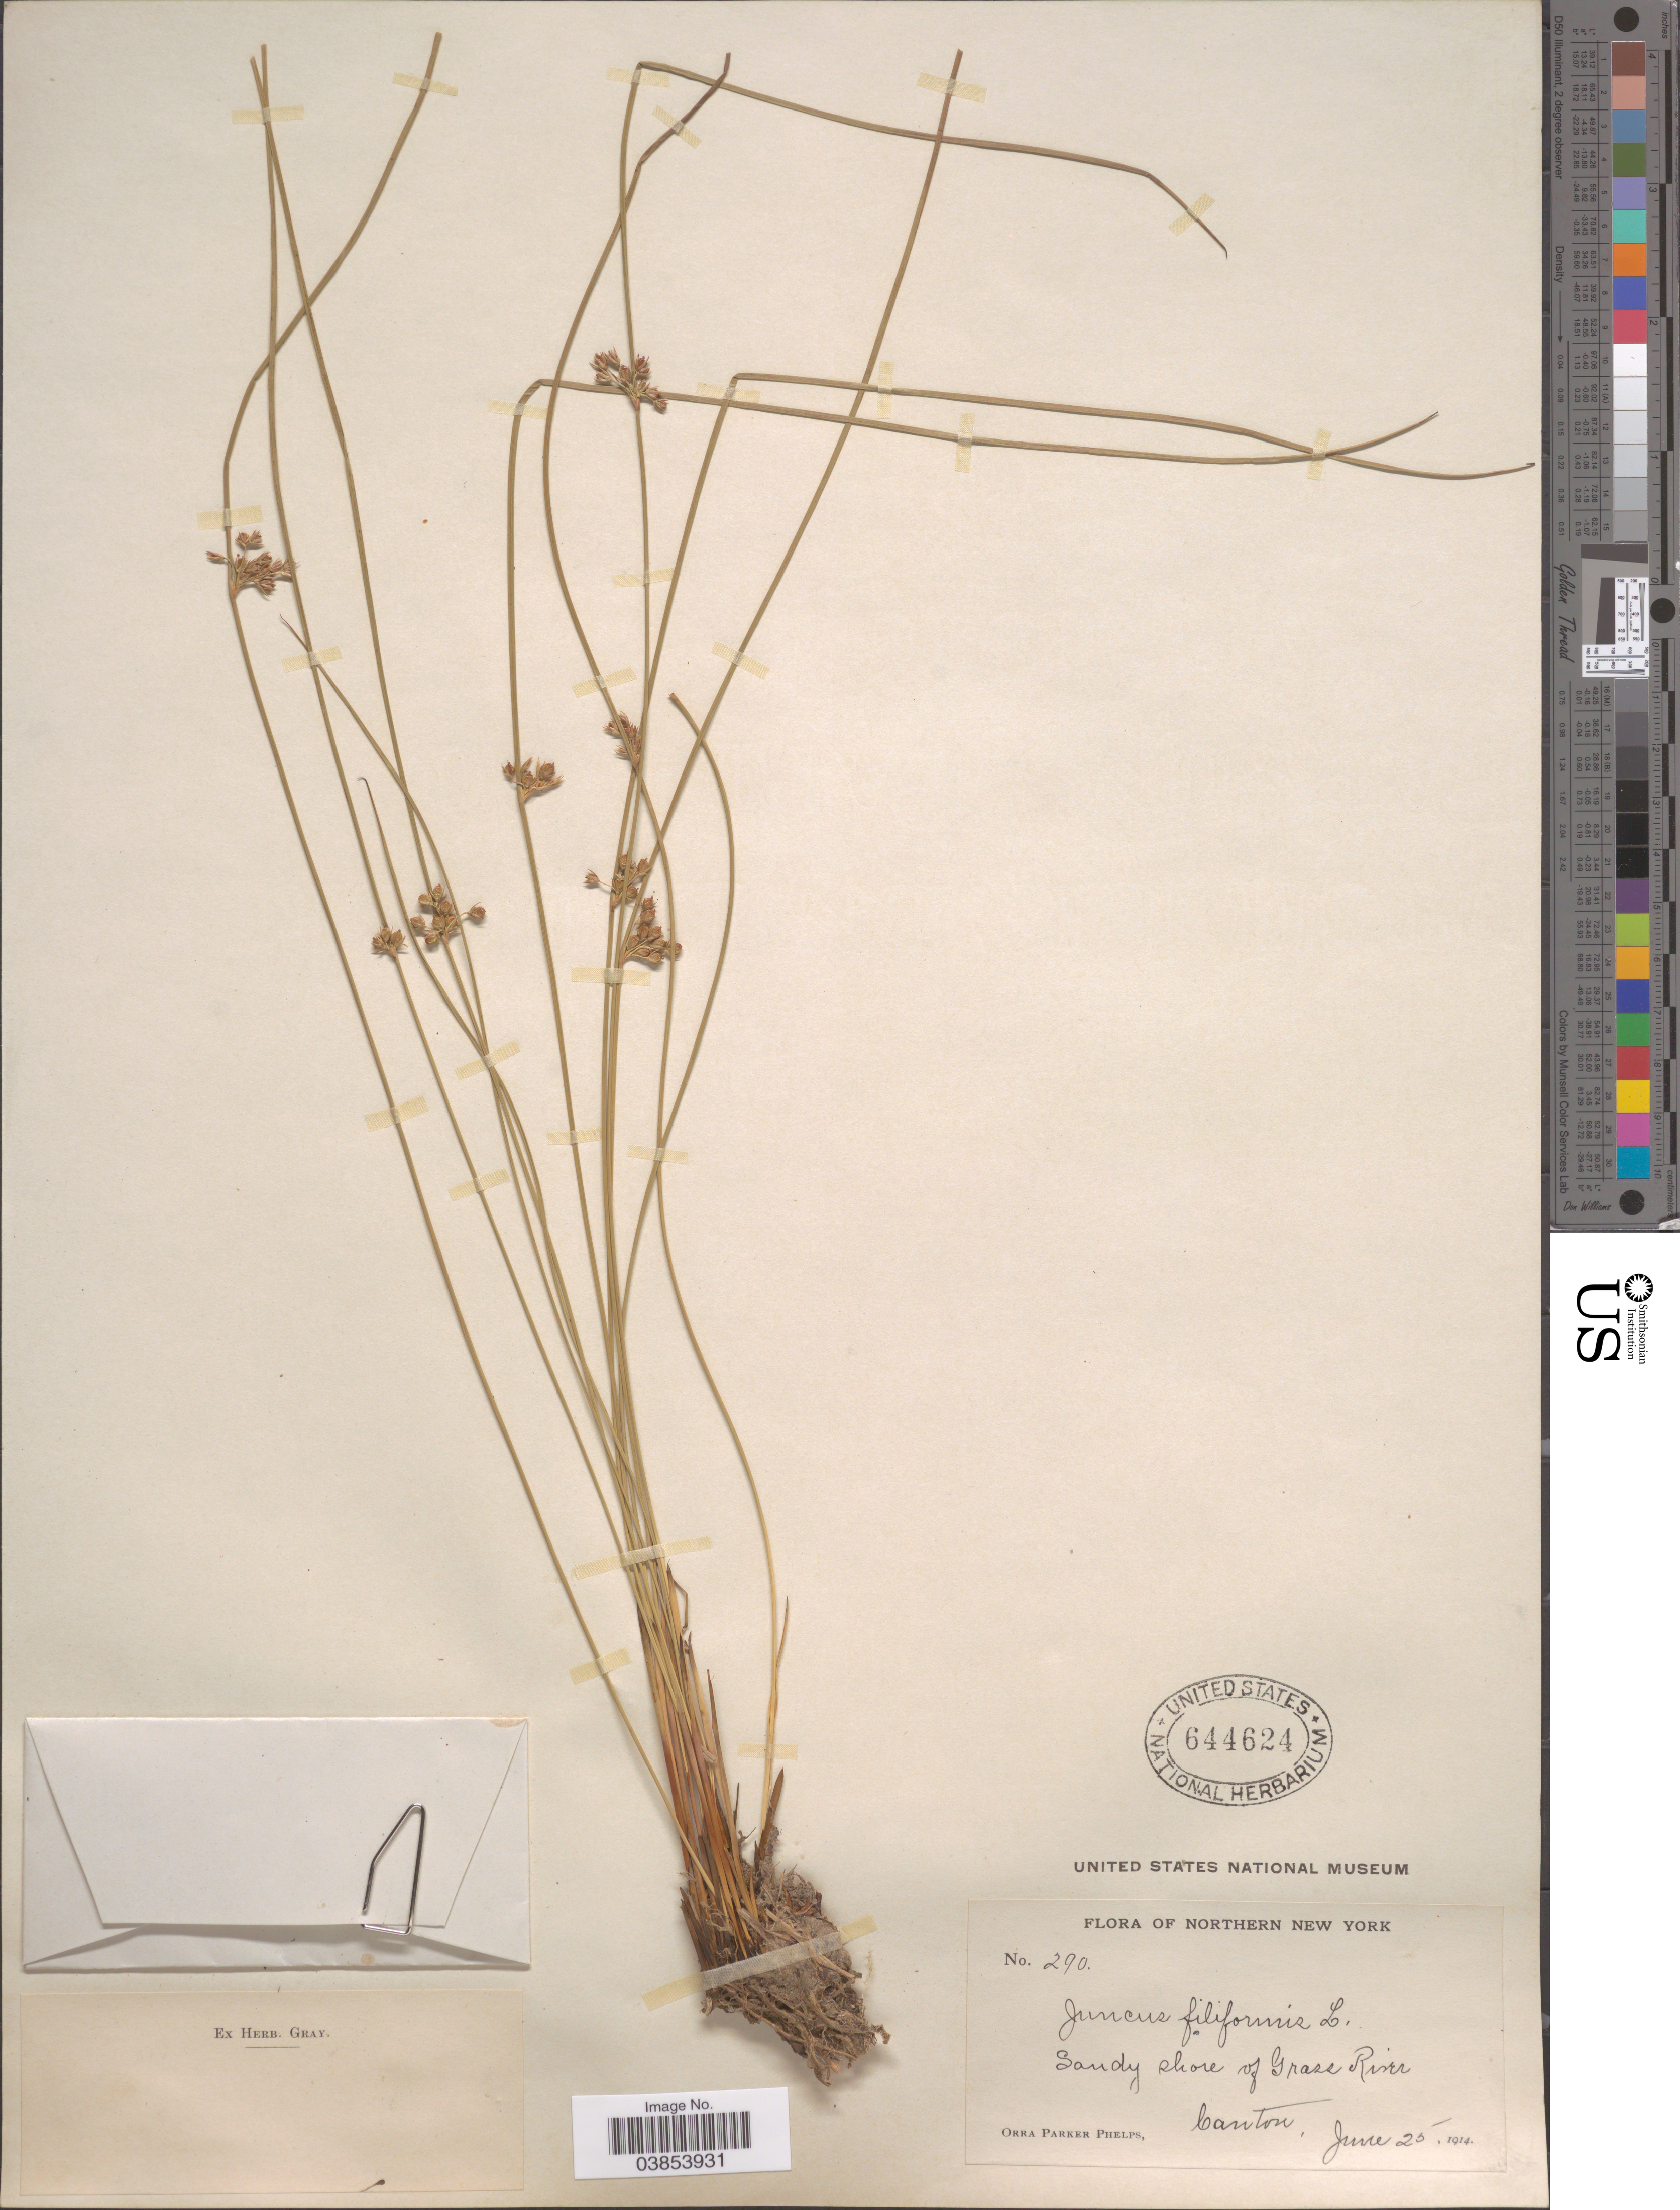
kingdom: Plantae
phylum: Tracheophyta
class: Liliopsida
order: Poales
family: Juncaceae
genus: Juncus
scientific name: Juncus filiformis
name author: L.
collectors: O. P. Phelps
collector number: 290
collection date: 1914-06-25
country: United States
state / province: New York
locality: Northern New York. Sandy shore of Grass River, Canton.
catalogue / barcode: US 644624